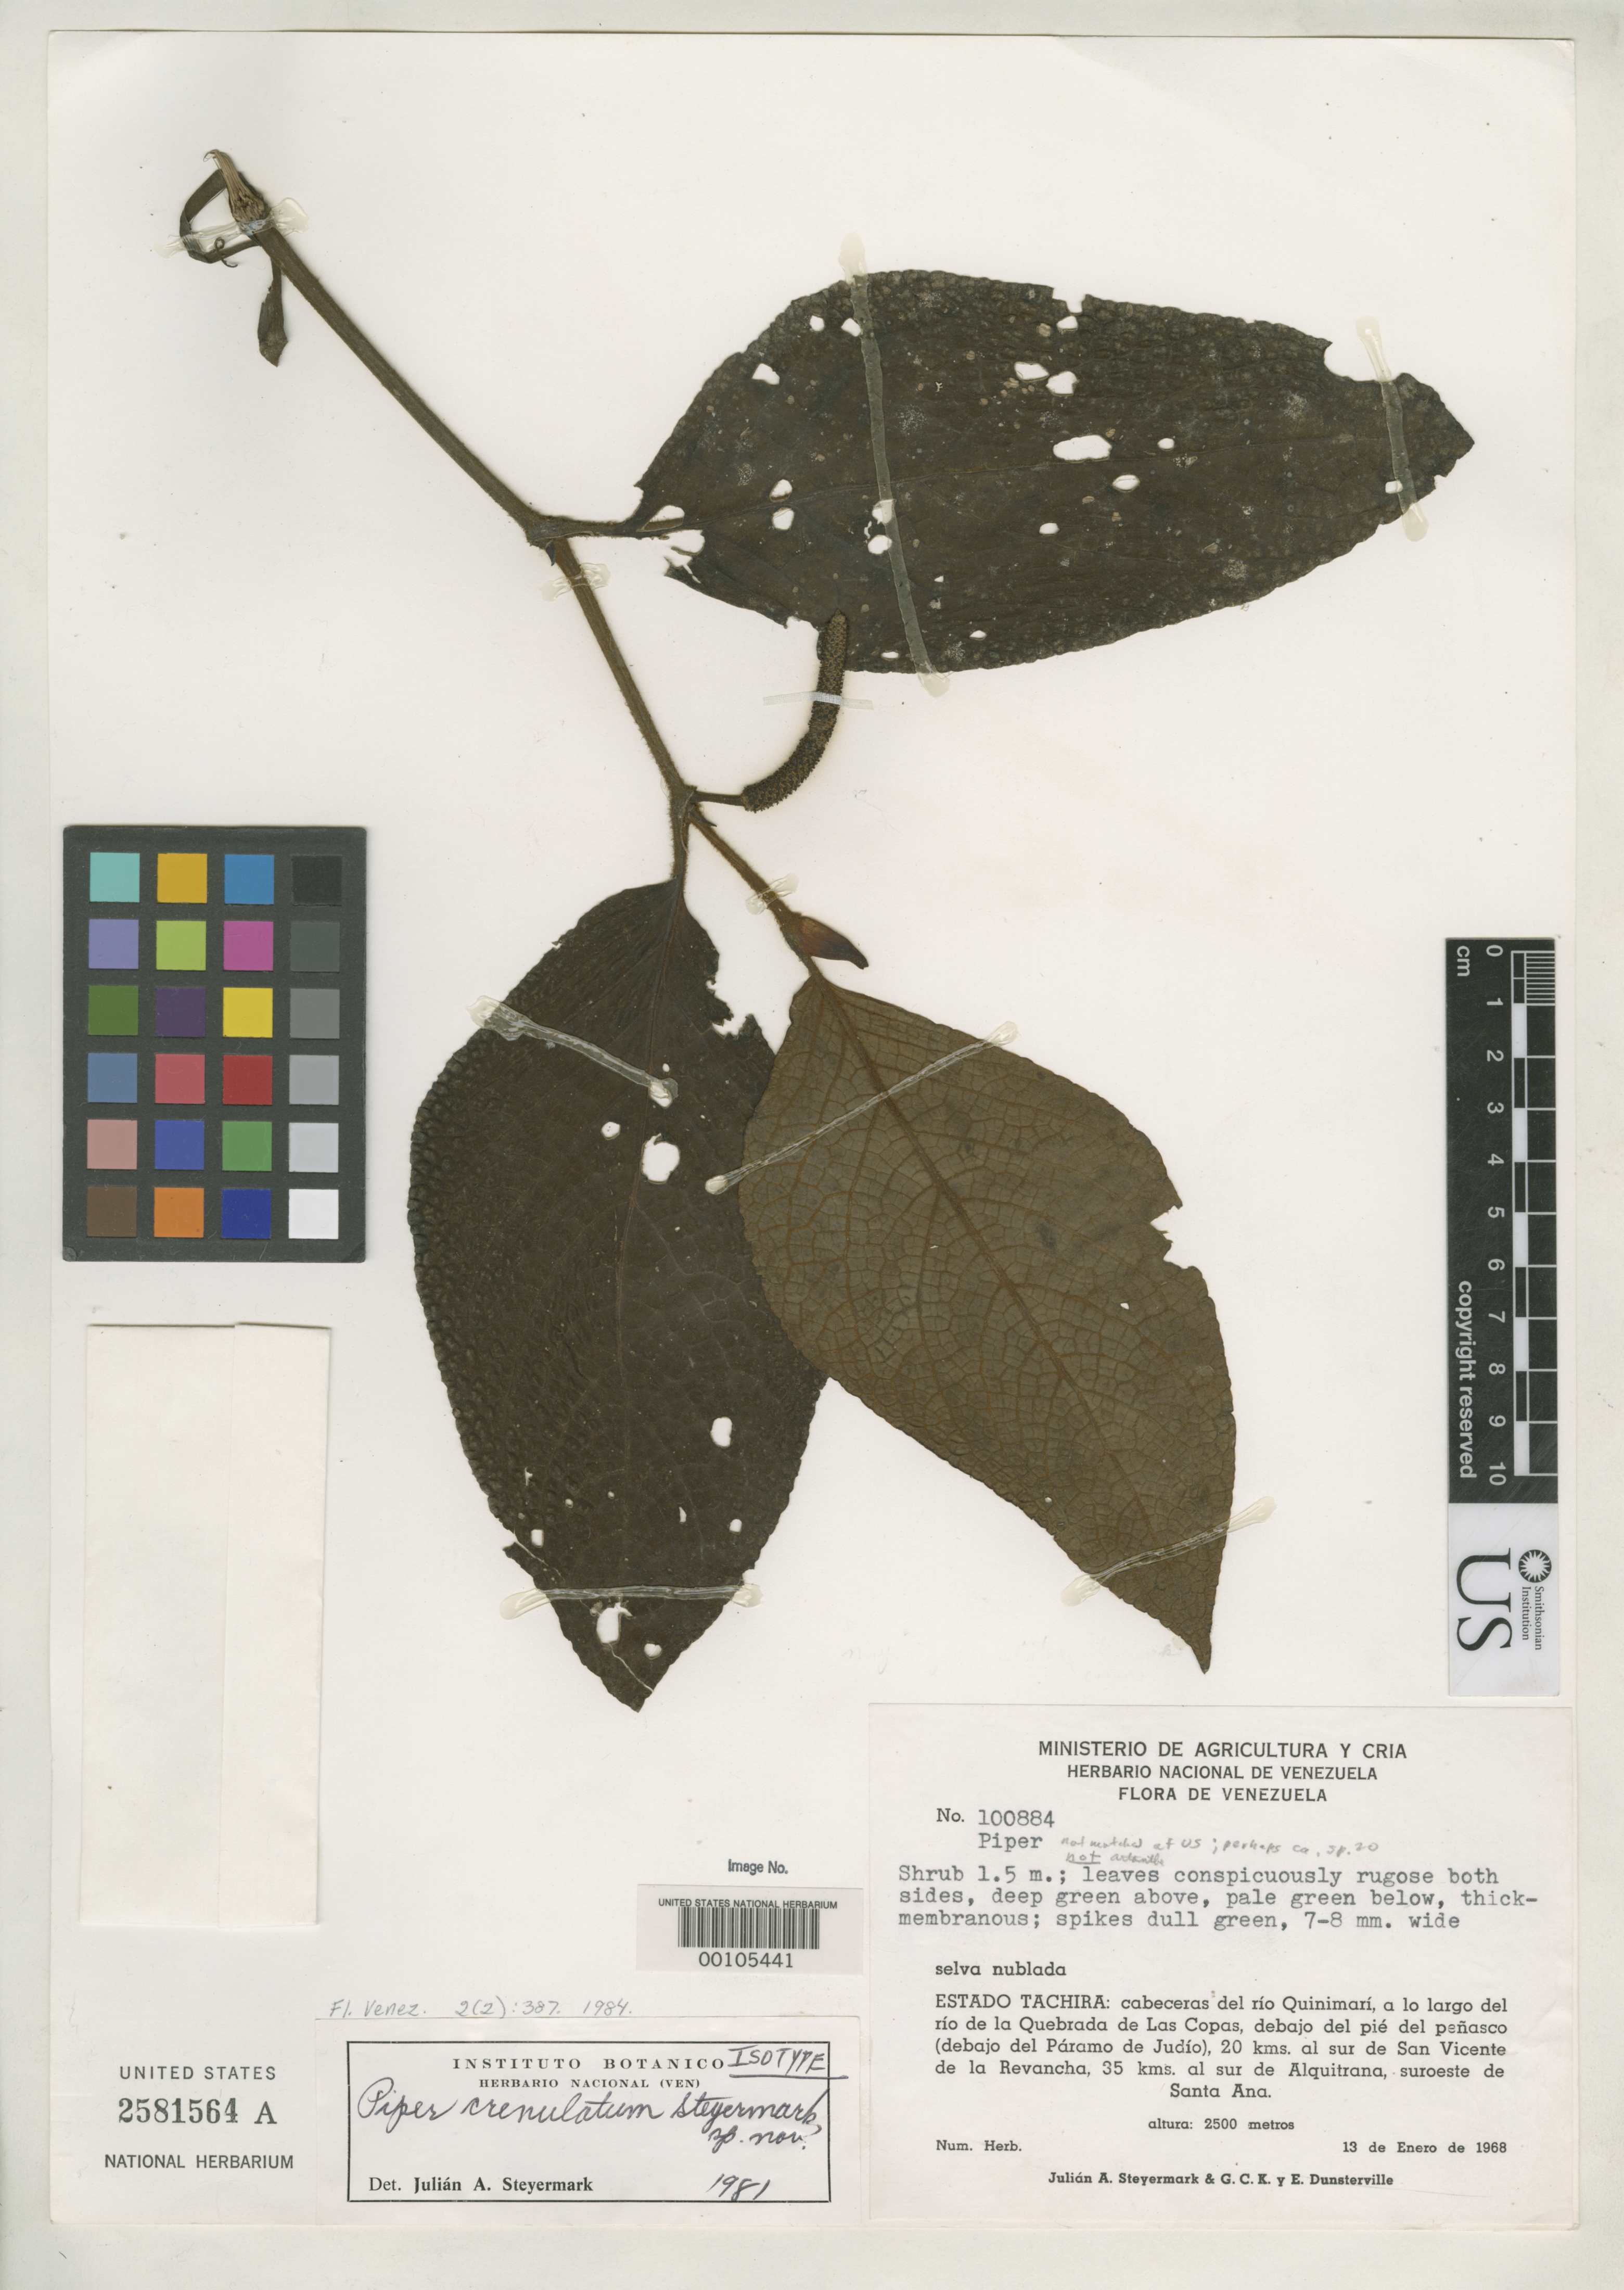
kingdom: Plantae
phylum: Tracheophyta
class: Magnoliopsida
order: Piperales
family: Piperaceae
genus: Piper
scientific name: Piper crenulatum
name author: Steyerm.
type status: Holotype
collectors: J. Steyermark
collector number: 100884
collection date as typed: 13 Jan 1968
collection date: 1968-01-13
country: Venezuela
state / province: Tachira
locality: Cabeceras del Rio Quinimari, a lo Largo del Rio de La Quebrada de las Copas.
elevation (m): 2500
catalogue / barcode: US 2581564A